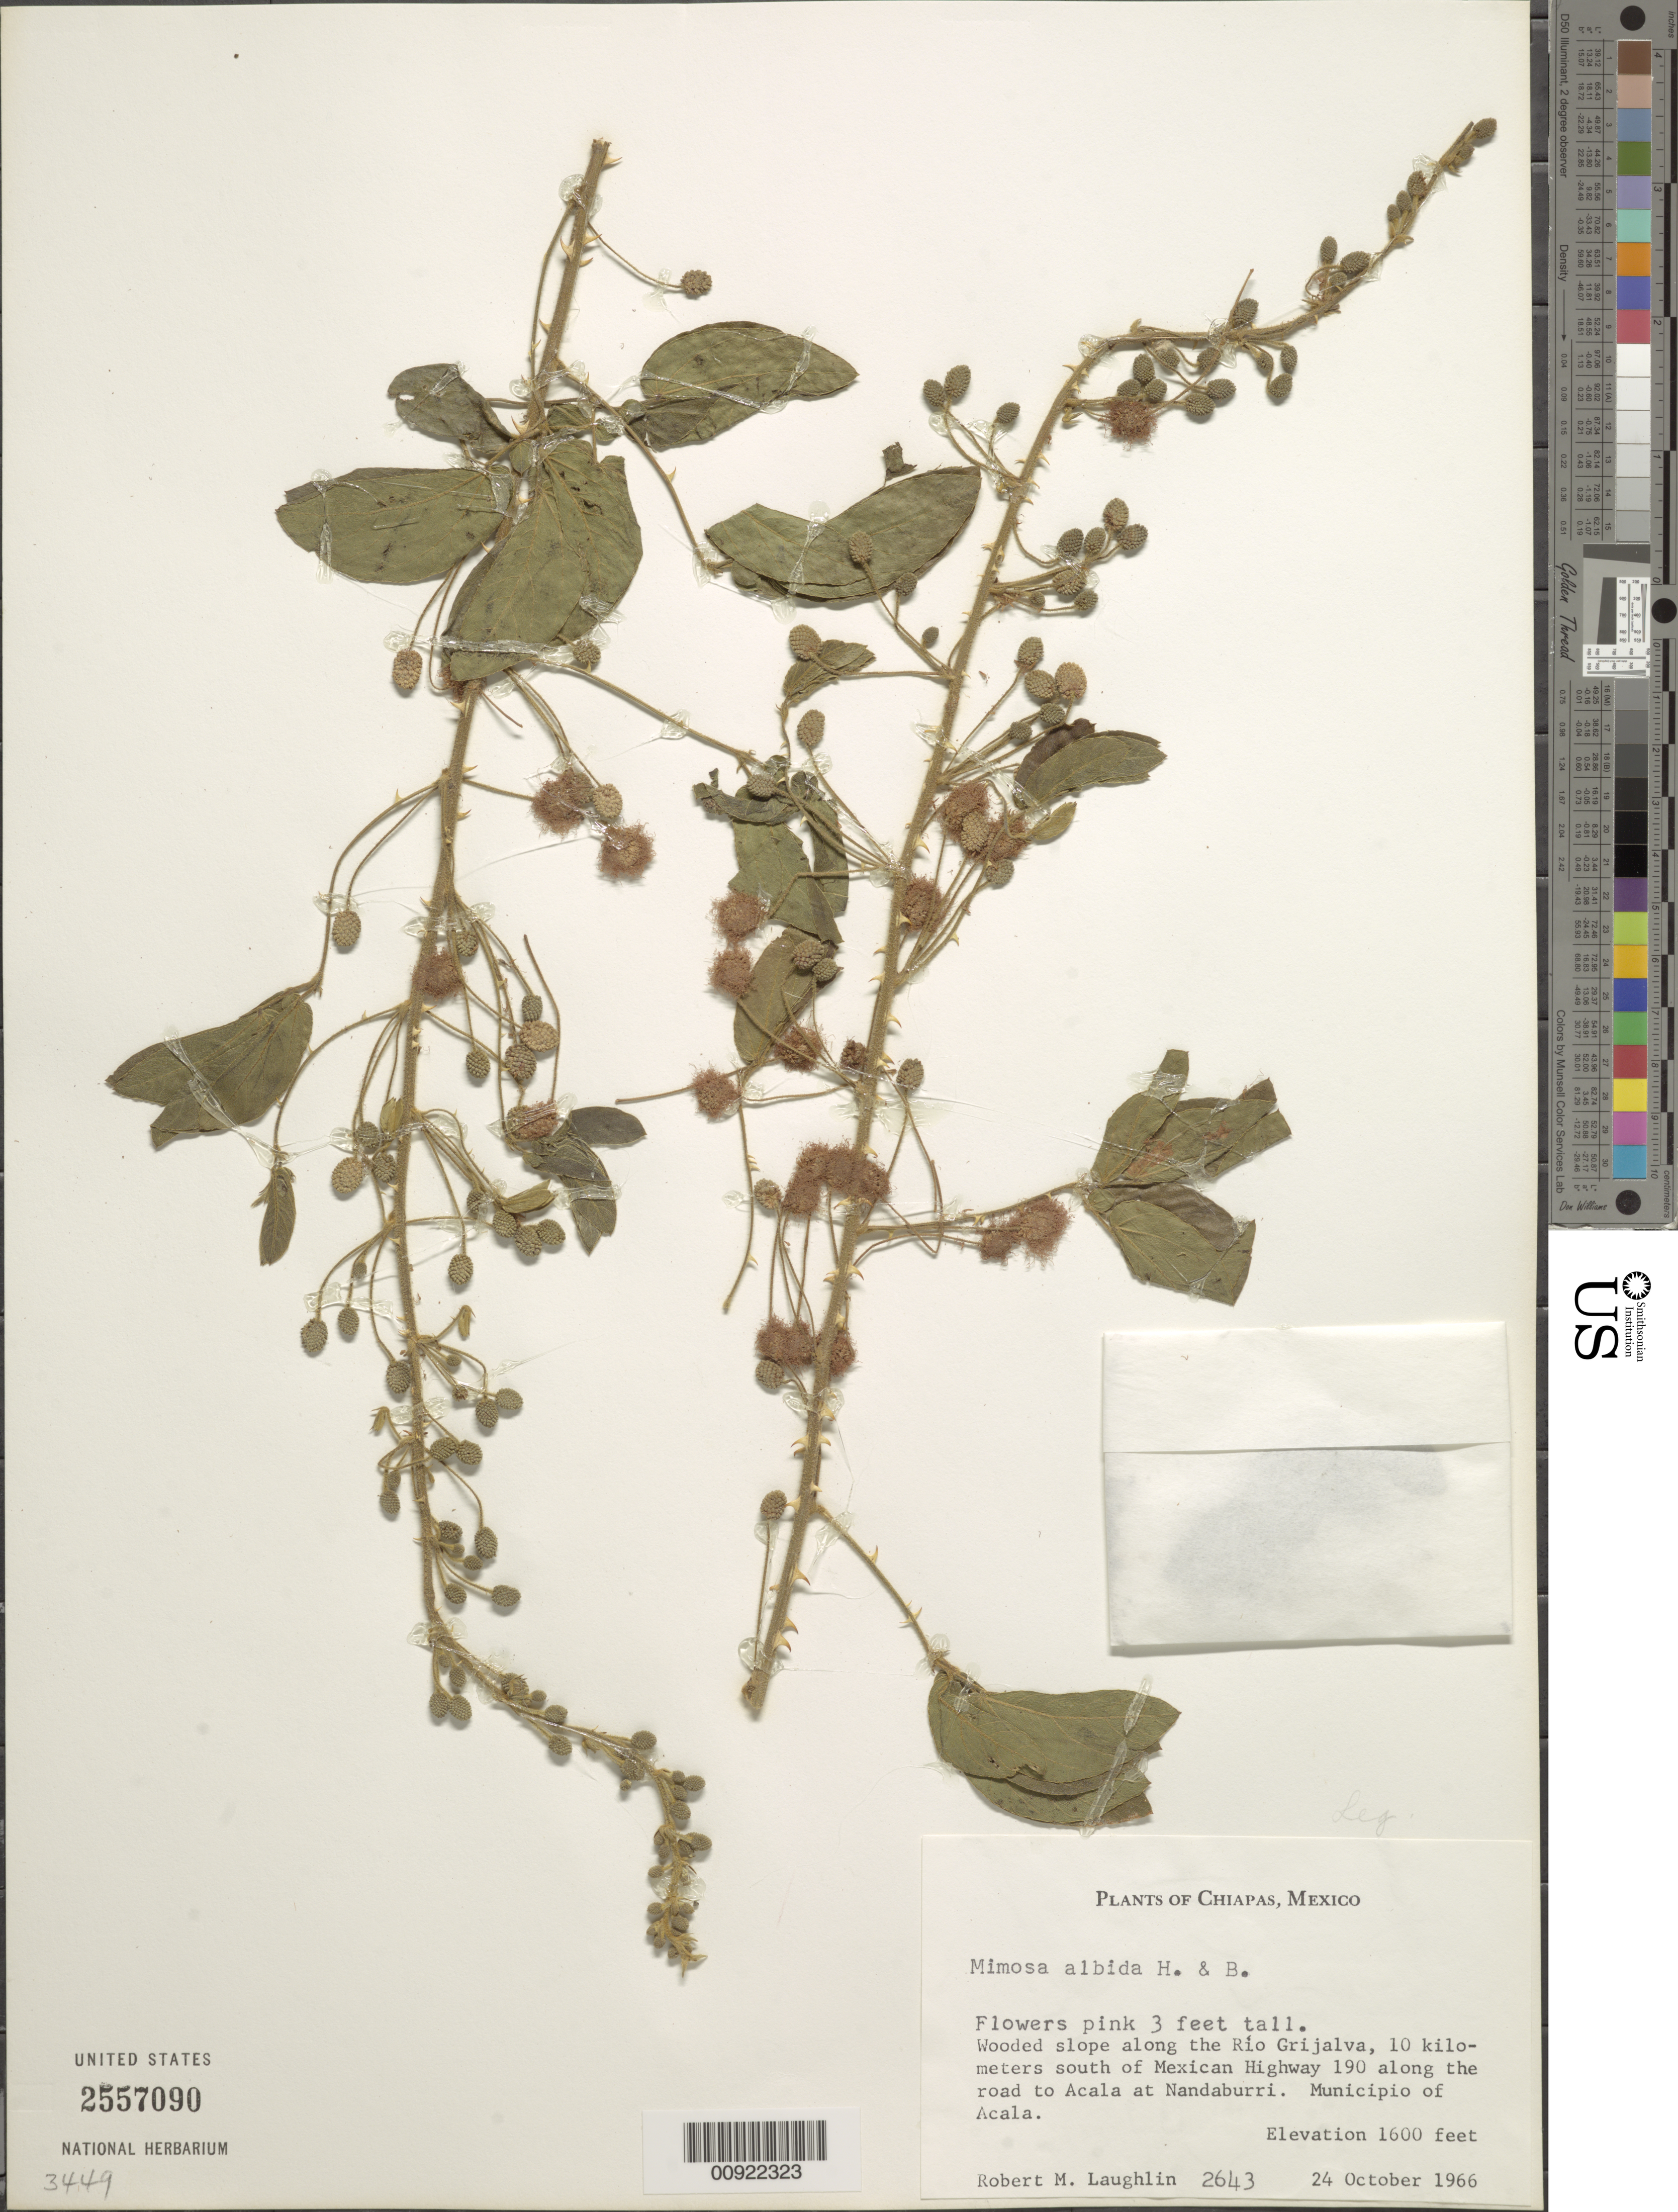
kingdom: Plantae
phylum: Tracheophyta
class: Magnoliopsida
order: Fabales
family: Fabaceae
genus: Mimosa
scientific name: Mimosa albida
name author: Humb. & Bonpl. ex Willd.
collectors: R. M. Laughlin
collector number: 2643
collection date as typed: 24 Oct 1966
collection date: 1966-10-24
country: Mexico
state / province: Chiapas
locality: Along the Río Grijalva, 10 kilometers south of Mexican Highway 190 along the road to Acala at Nandaburri. Municipio of Acala, Chiapas.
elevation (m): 488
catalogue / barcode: US 2557090